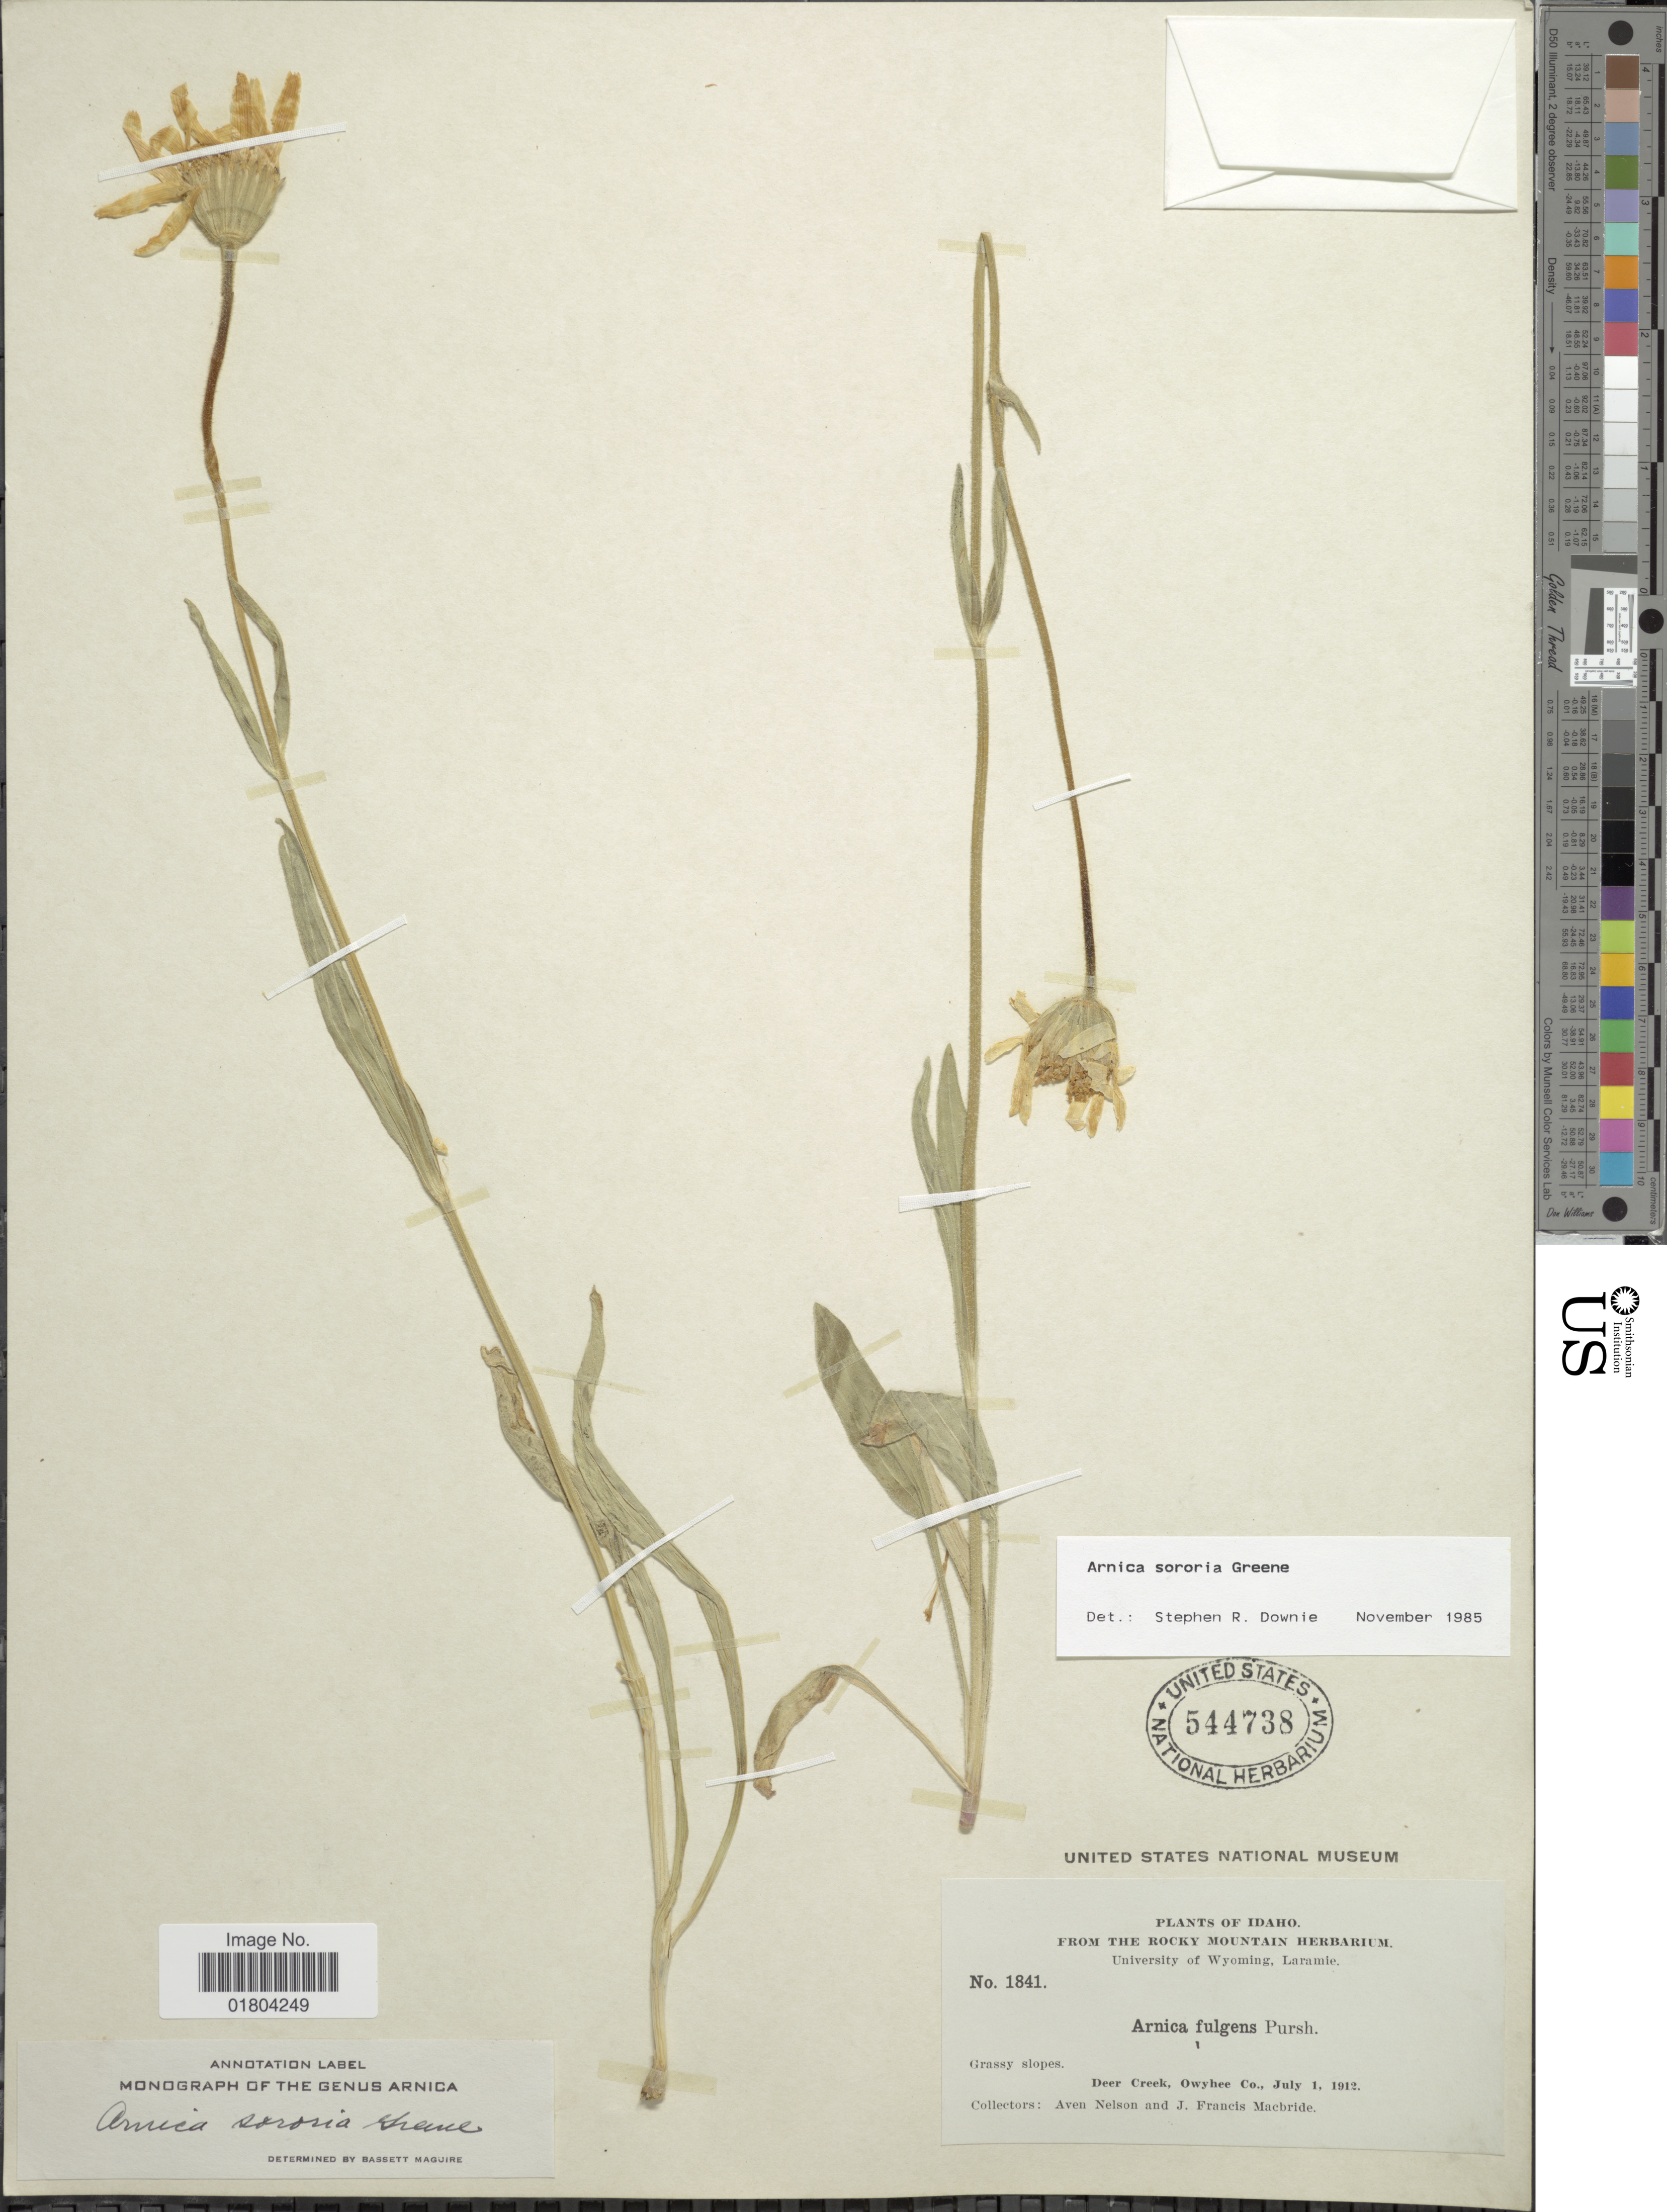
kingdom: Plantae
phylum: Tracheophyta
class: Magnoliopsida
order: Asterales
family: Asteraceae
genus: Arnica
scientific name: Arnica sororia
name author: Greene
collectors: A. Nelson & J. F. Macbride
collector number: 1841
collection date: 1912-07-01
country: United States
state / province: Idaho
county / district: Owyhee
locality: Grassy slopes. Deer Creek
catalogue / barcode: US 544738